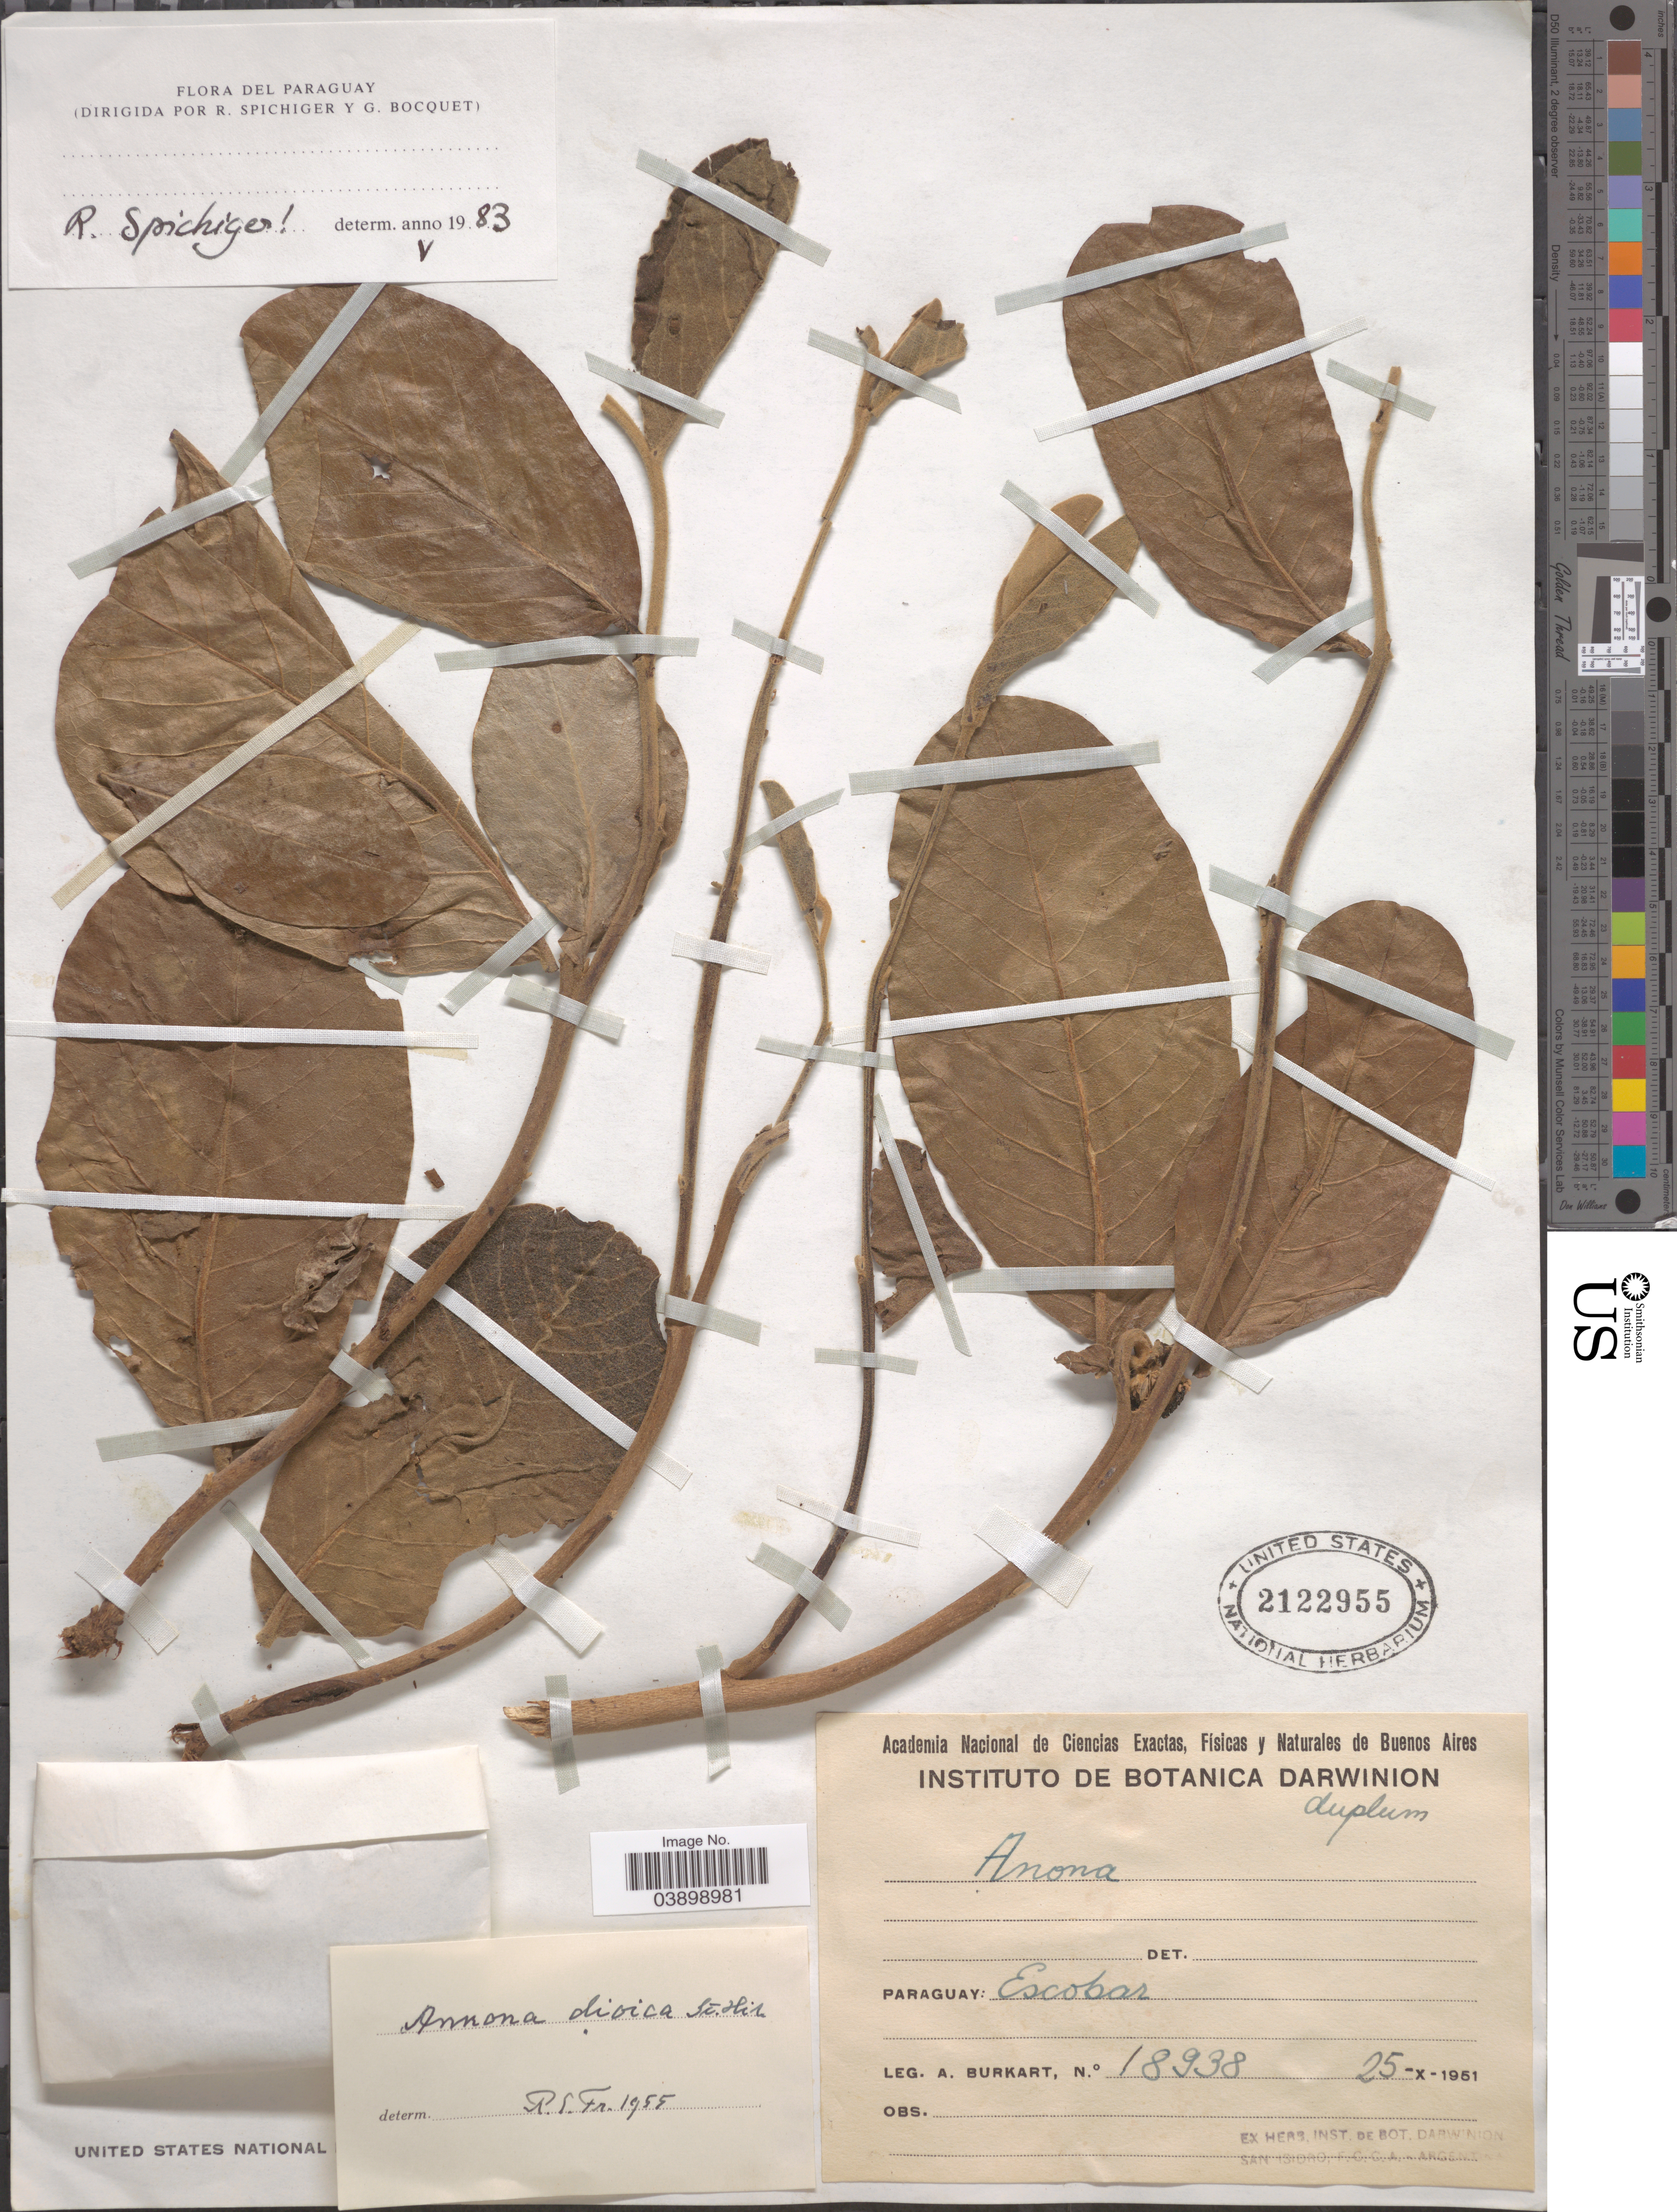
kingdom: Plantae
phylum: Tracheophyta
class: Magnoliopsida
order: Magnoliales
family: Annonaceae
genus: Annona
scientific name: Annona dioica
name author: A. St.-Hil.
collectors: A. E. Burkart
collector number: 18938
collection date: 1951-10-25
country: Paraguay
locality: Escobar.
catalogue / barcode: US 2122955